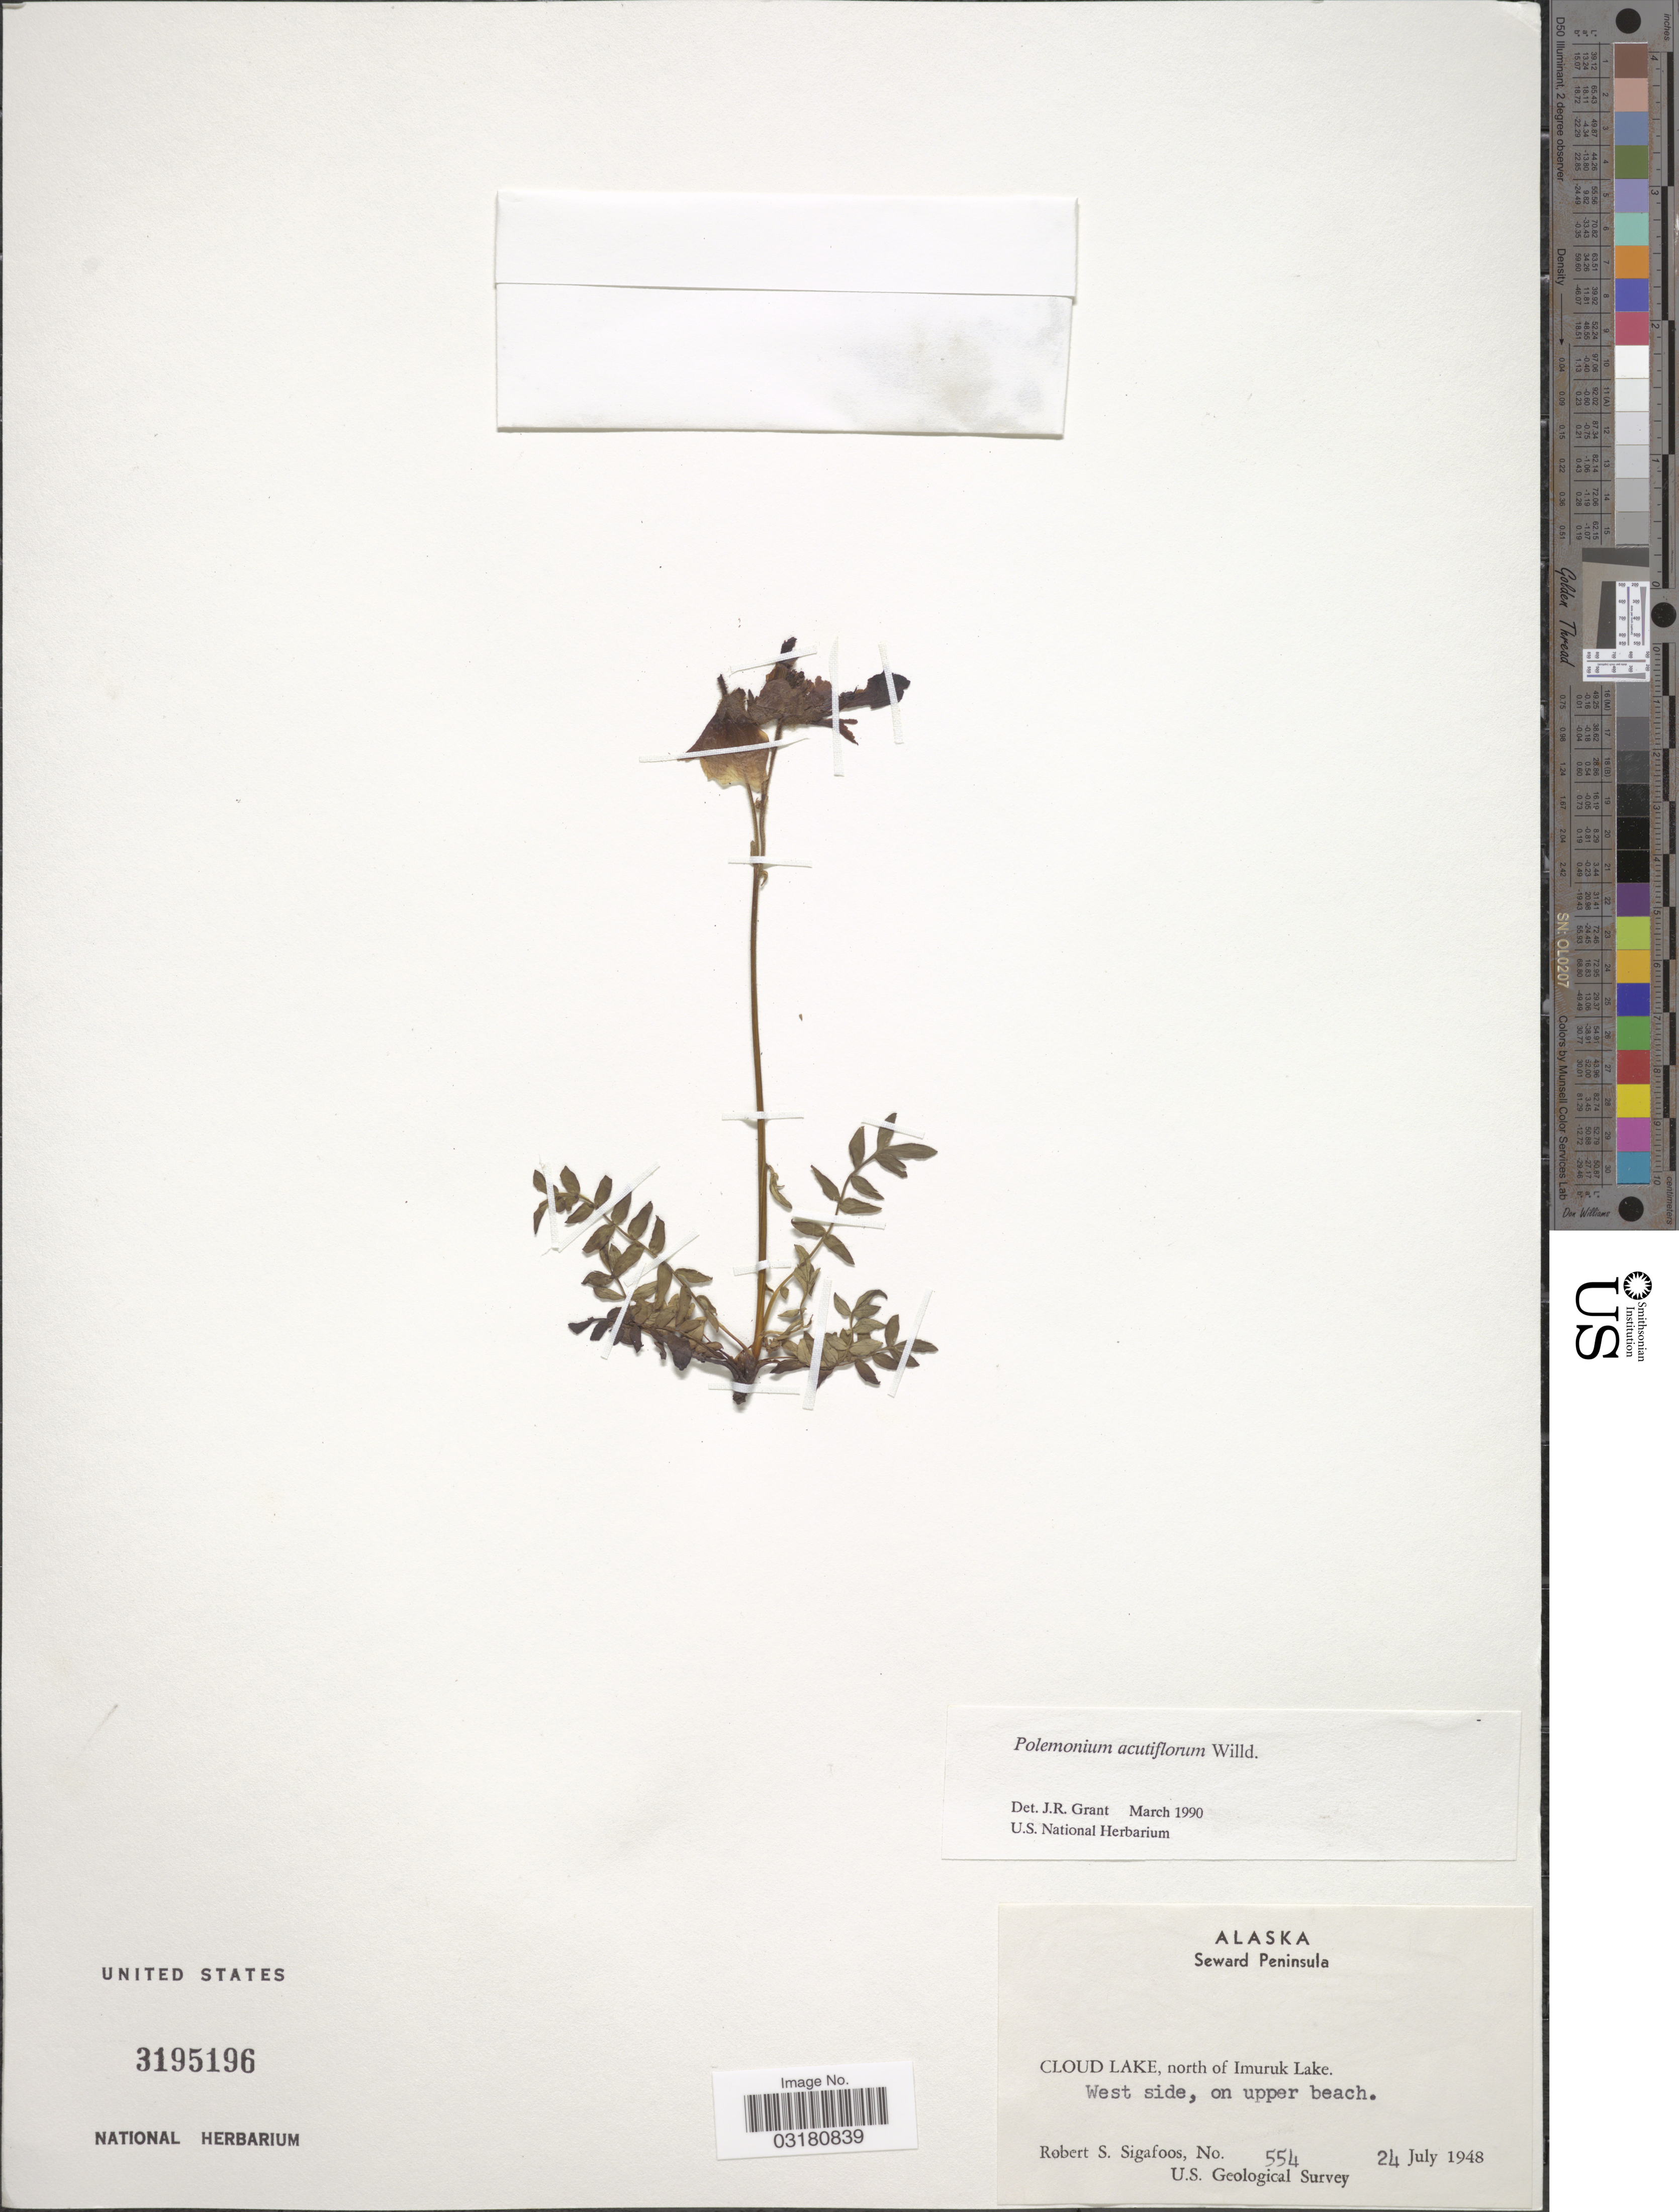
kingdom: Plantae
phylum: Tracheophyta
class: Magnoliopsida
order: Ericales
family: Polemoniaceae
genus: Polemonium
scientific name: Polemonium acutiflorum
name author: Willd. ex Roem. & Schult.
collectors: R. Sigafoos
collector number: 554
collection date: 1948-07-24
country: United States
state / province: Alaska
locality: Seward Peninsula. Cloud Lake, north of Imuruk Lake.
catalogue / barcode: US 3195196